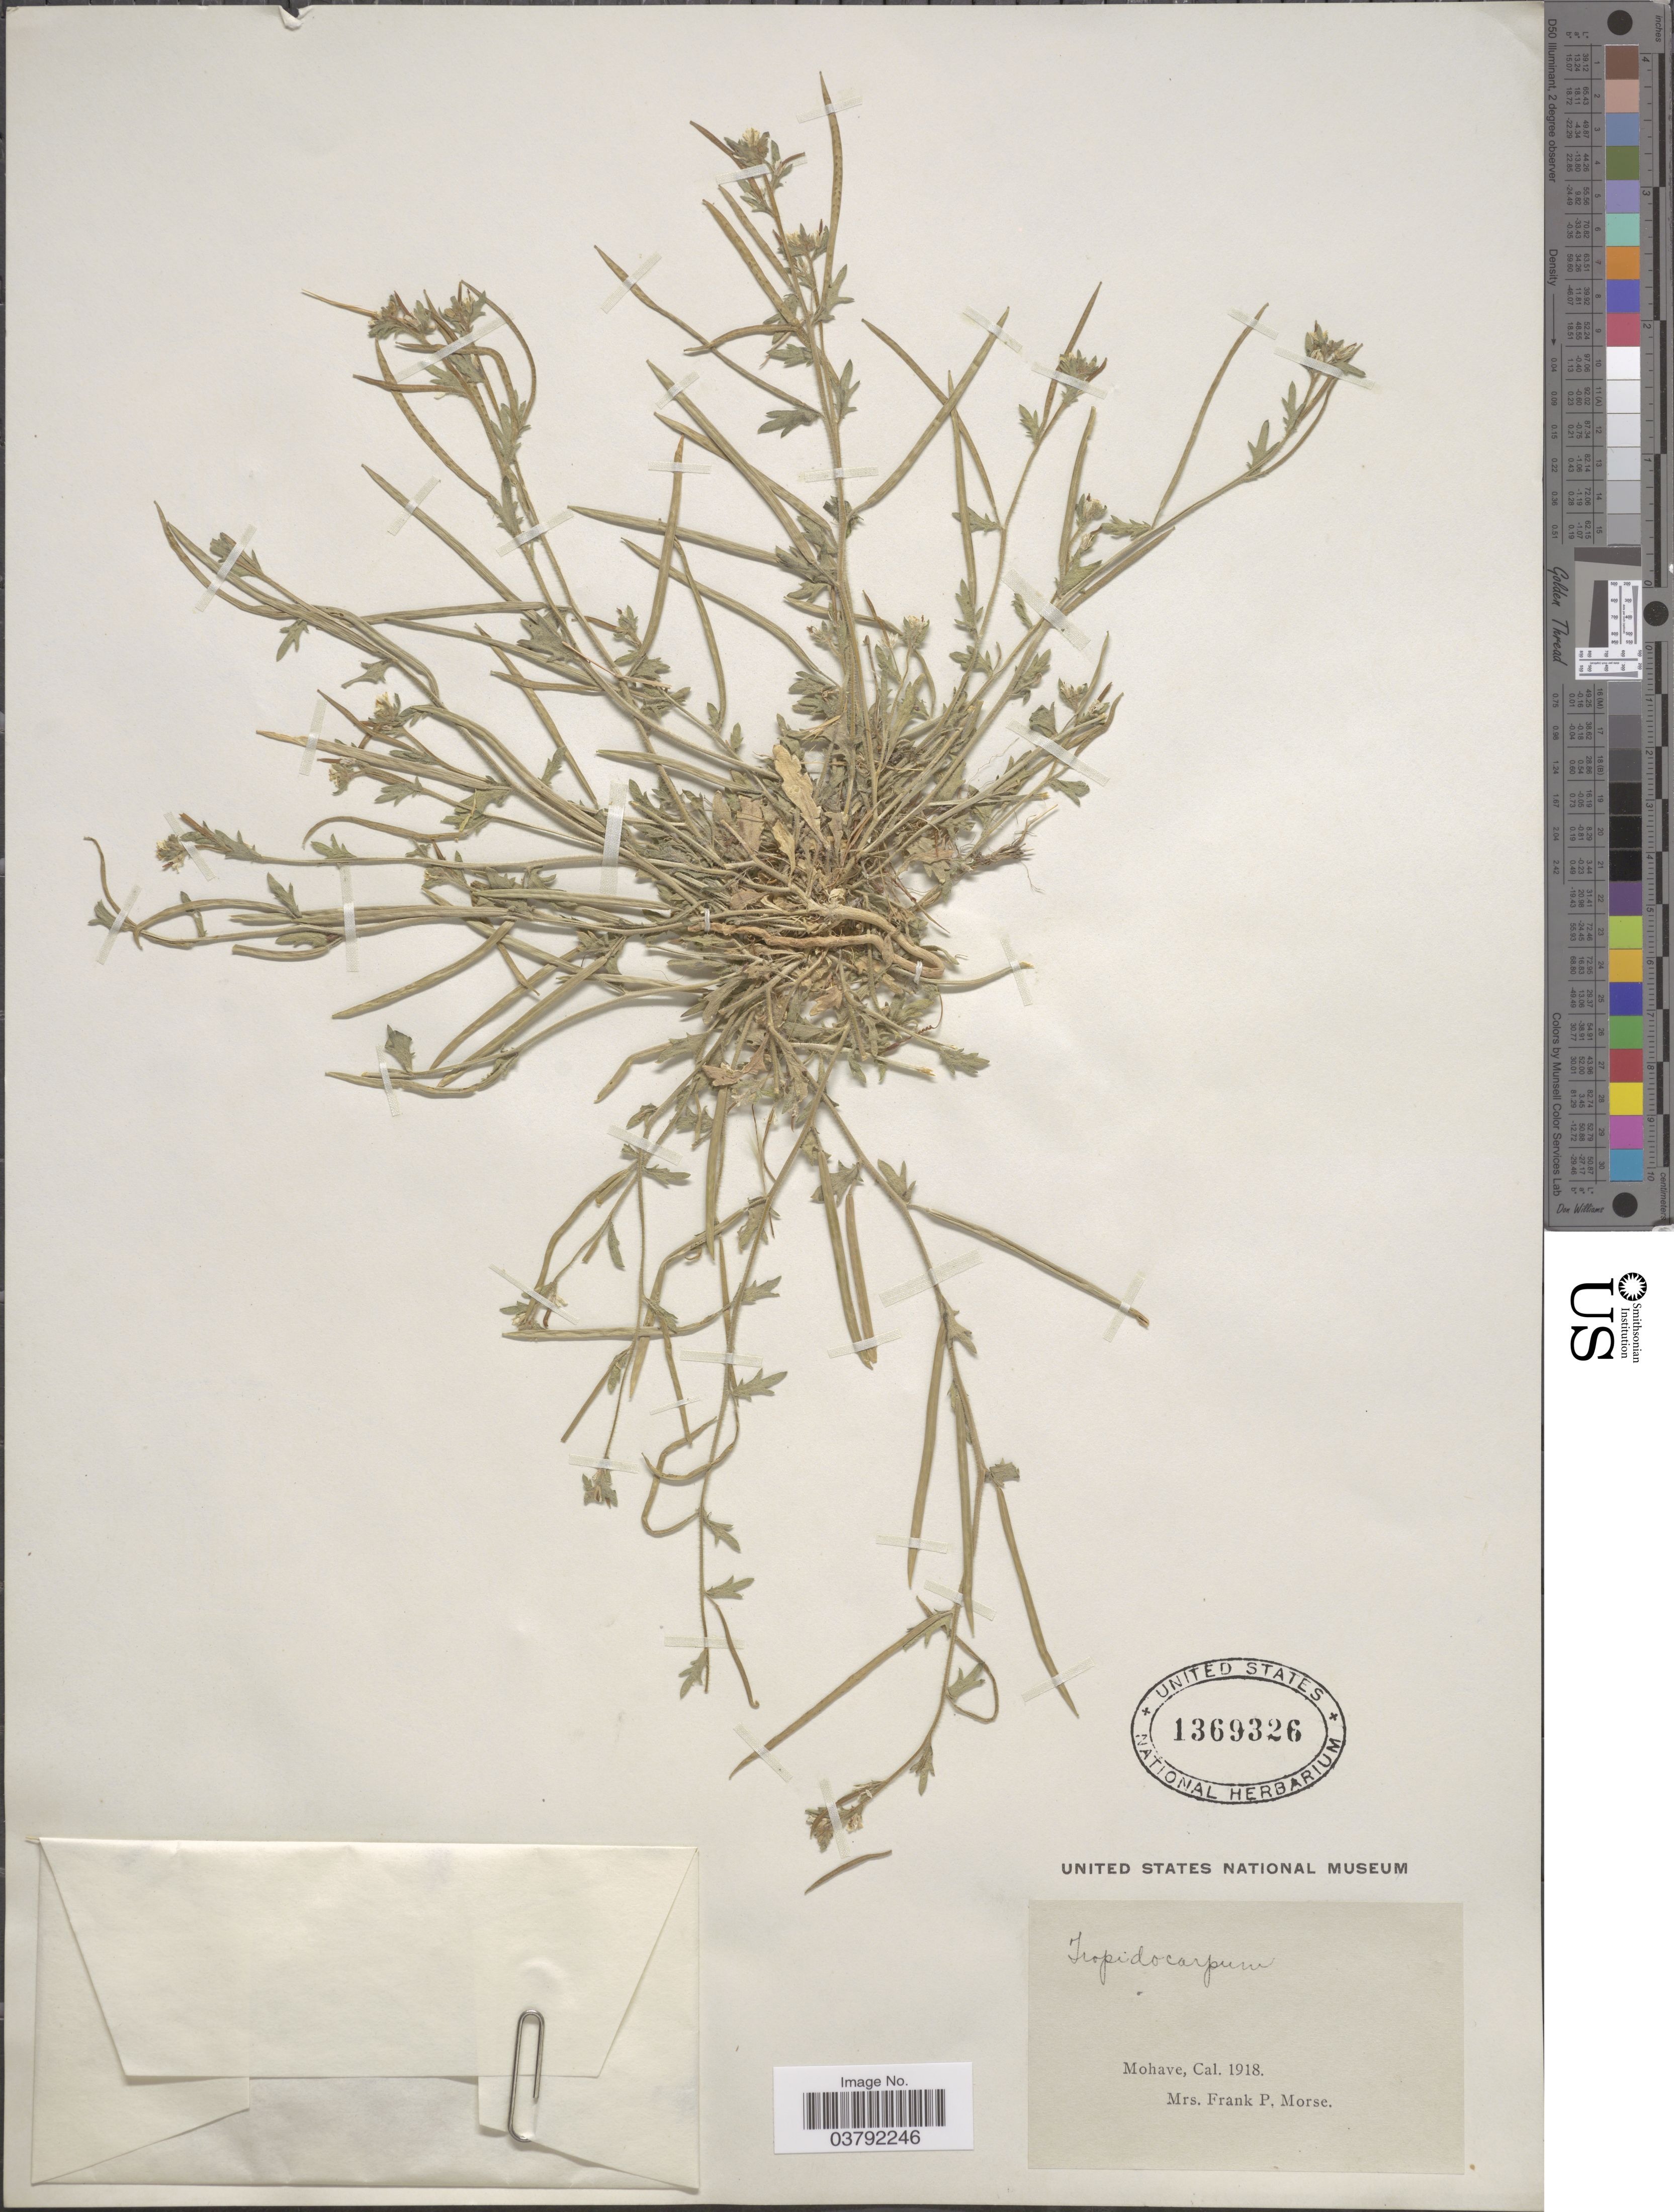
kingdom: Plantae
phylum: Tracheophyta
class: Magnoliopsida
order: Brassicales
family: Brassicaceae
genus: Tropidocarpum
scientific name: Tropidocarpum gracile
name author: Hook.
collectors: F. Morse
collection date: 1918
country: United States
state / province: California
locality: Mohave.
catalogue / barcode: US 1369326